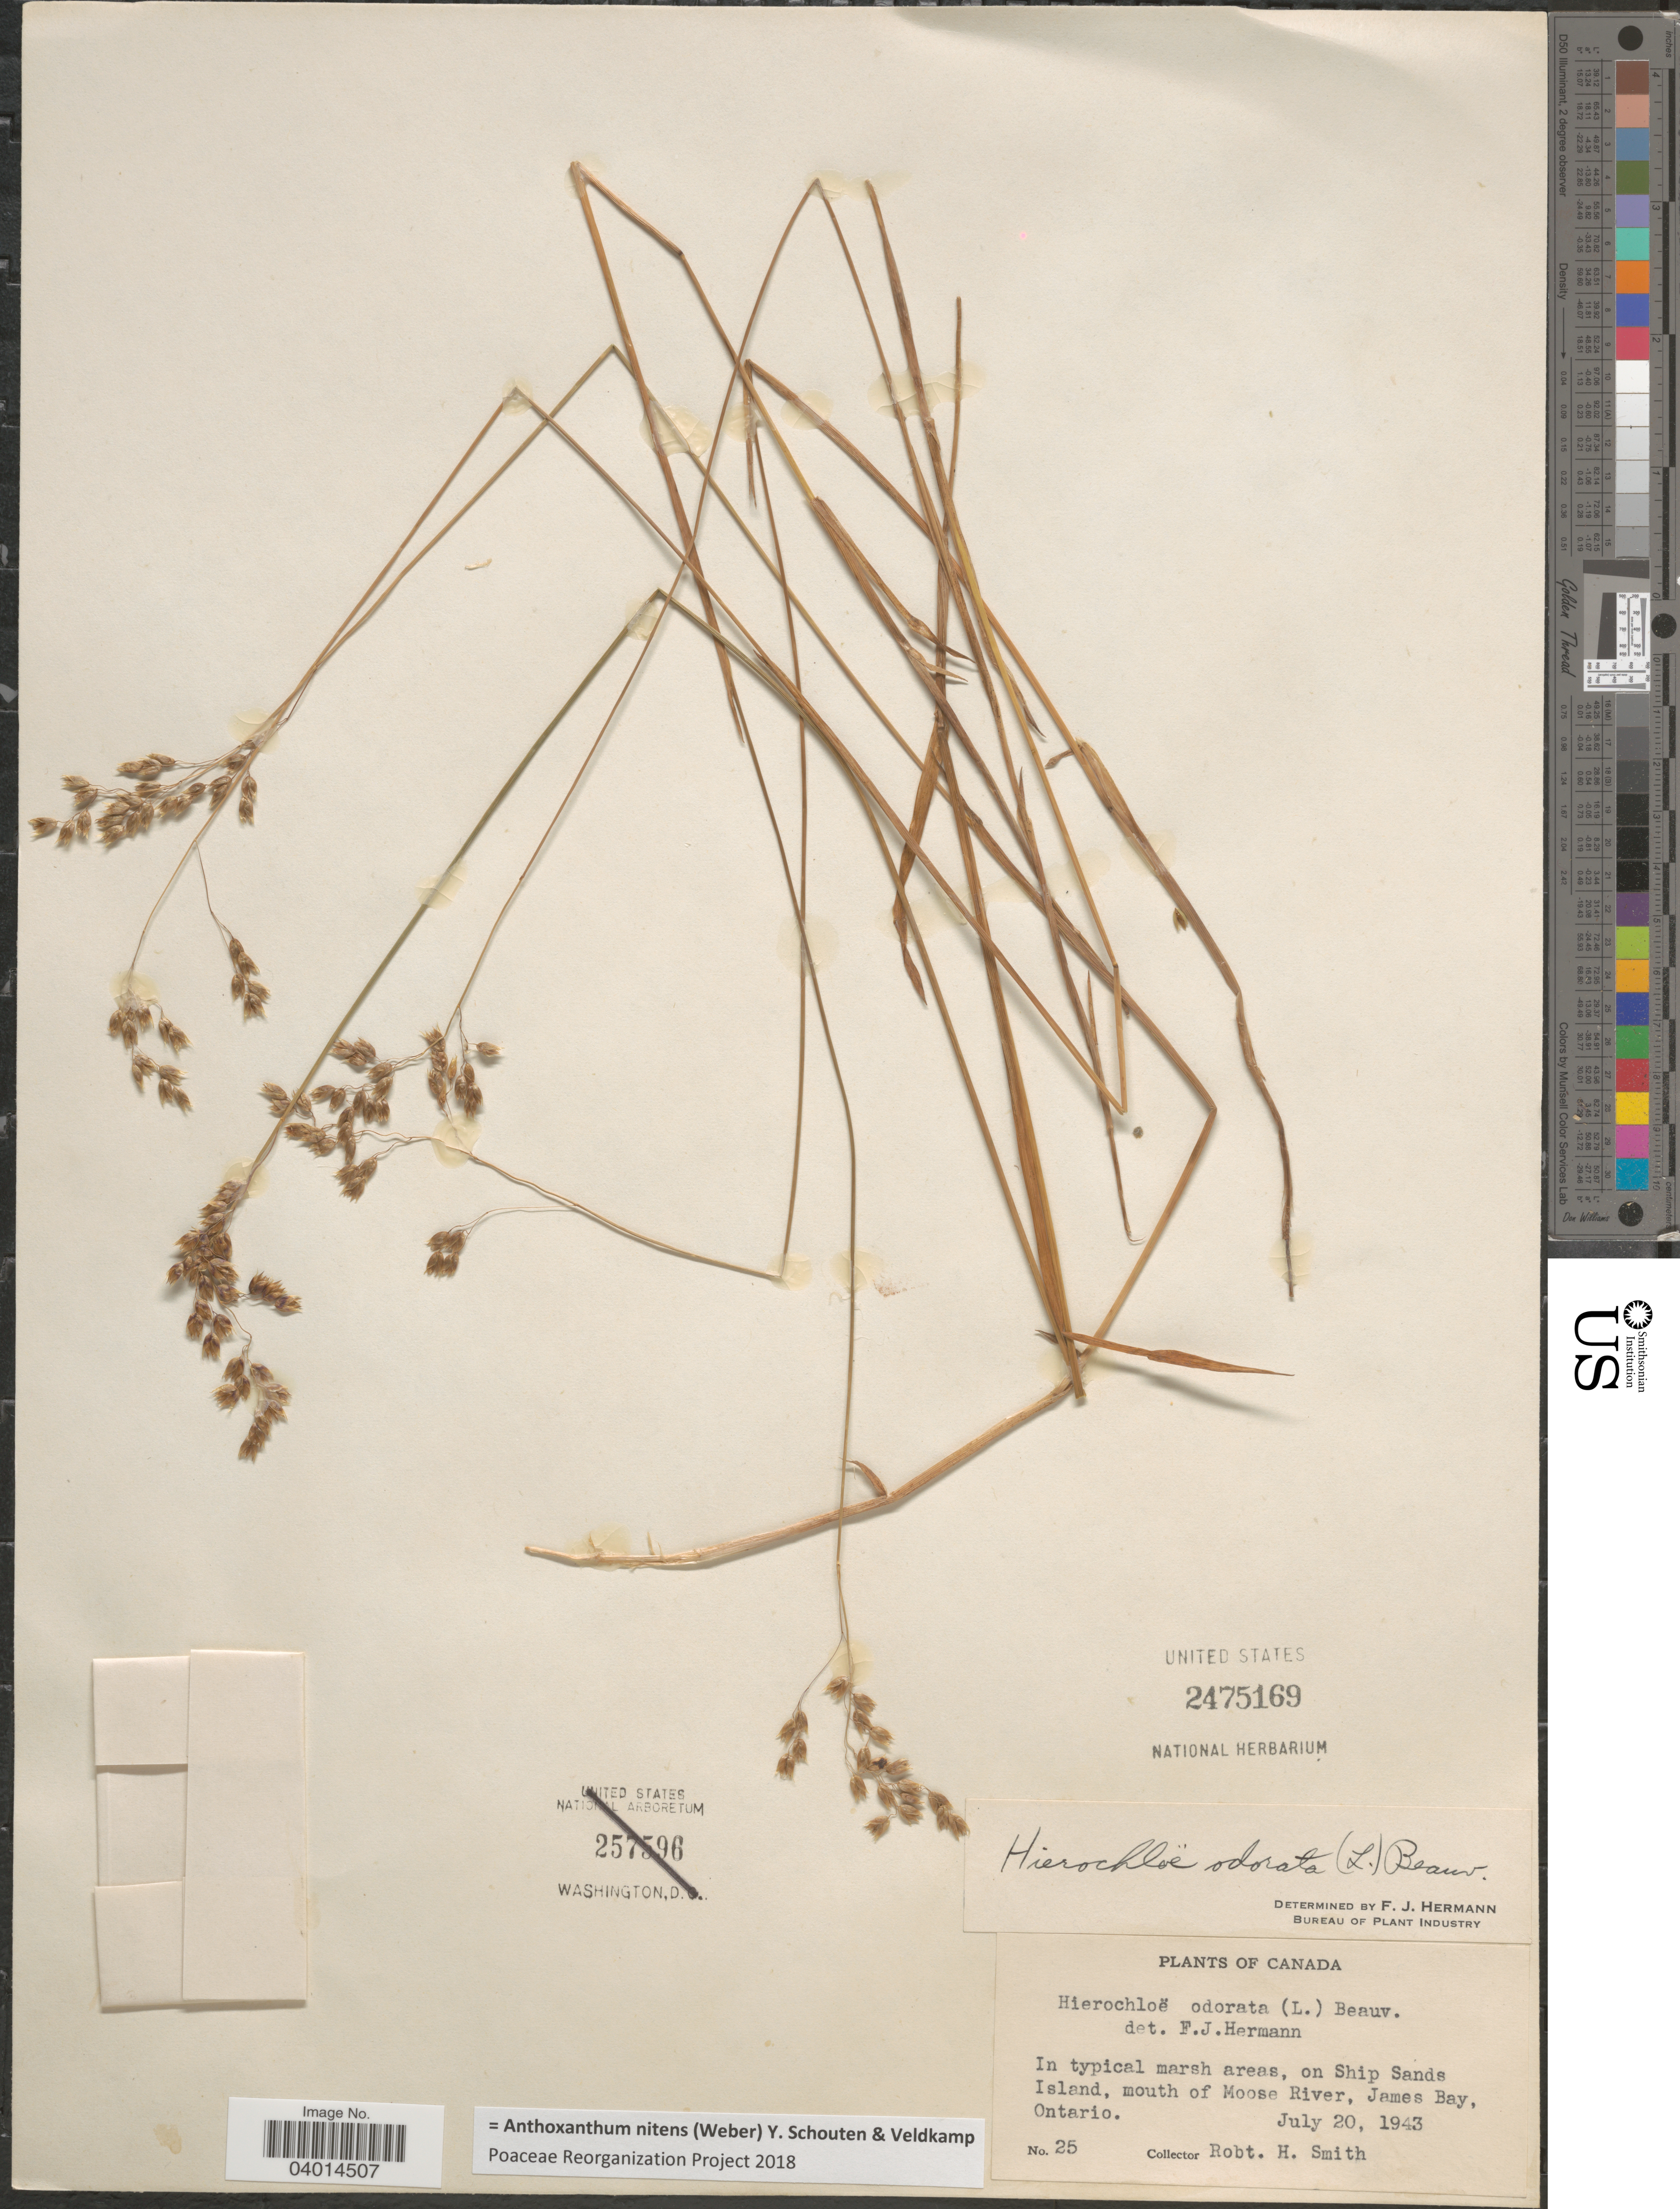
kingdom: Plantae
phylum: Tracheophyta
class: Liliopsida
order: Poales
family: Poaceae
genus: Anthoxanthum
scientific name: Anthoxanthum nitens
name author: (G.H. Weber) R.T.A. Schouten & Veldkamp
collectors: R. H. Smith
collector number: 25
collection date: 1943-07-20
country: Canada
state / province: Ontario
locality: On Ship Sands Island, mouth of Moose River, James Bay.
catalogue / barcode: US 2475169